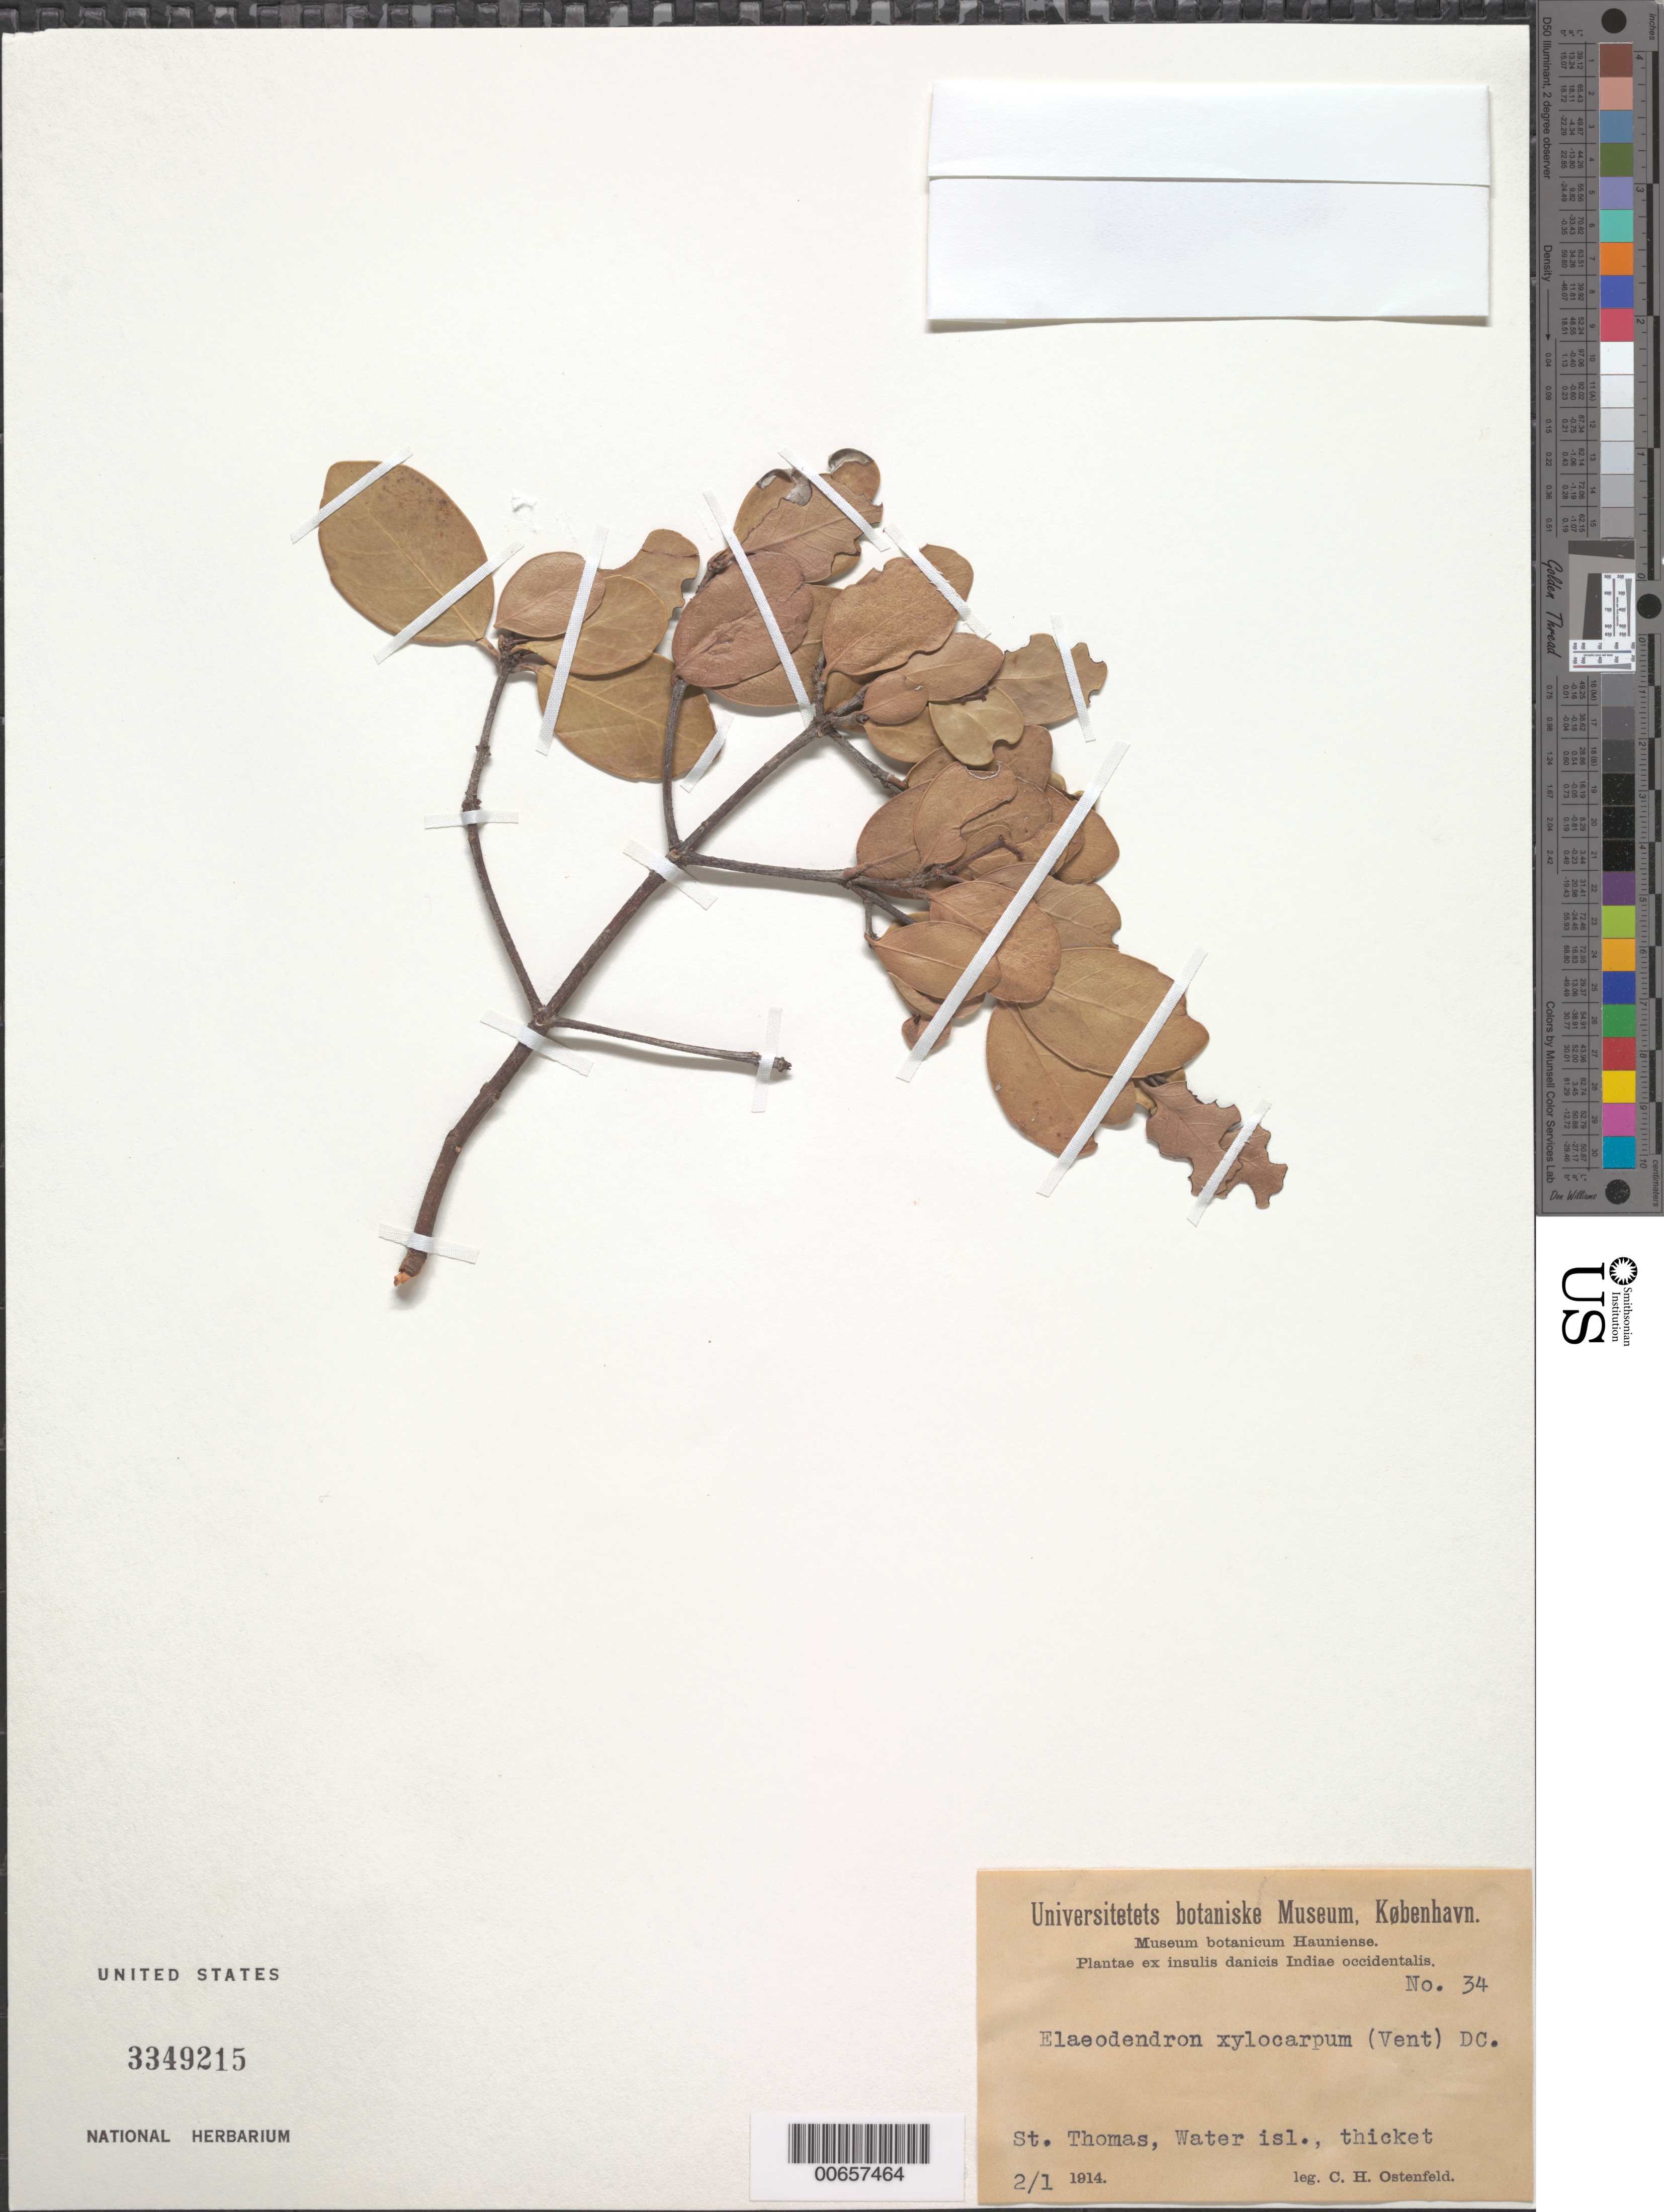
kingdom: Plantae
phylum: Tracheophyta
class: Magnoliopsida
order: Celastrales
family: Celastraceae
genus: Elaeodendron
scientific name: Elaeodendron xylocarpum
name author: (Vent.) DC.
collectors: C. Ostenfeld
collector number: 34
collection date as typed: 01 Feb 1914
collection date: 1914-02-01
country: U.S. Virgin Islands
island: St. Thomas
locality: Water I.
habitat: Thicket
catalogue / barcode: US 3349215